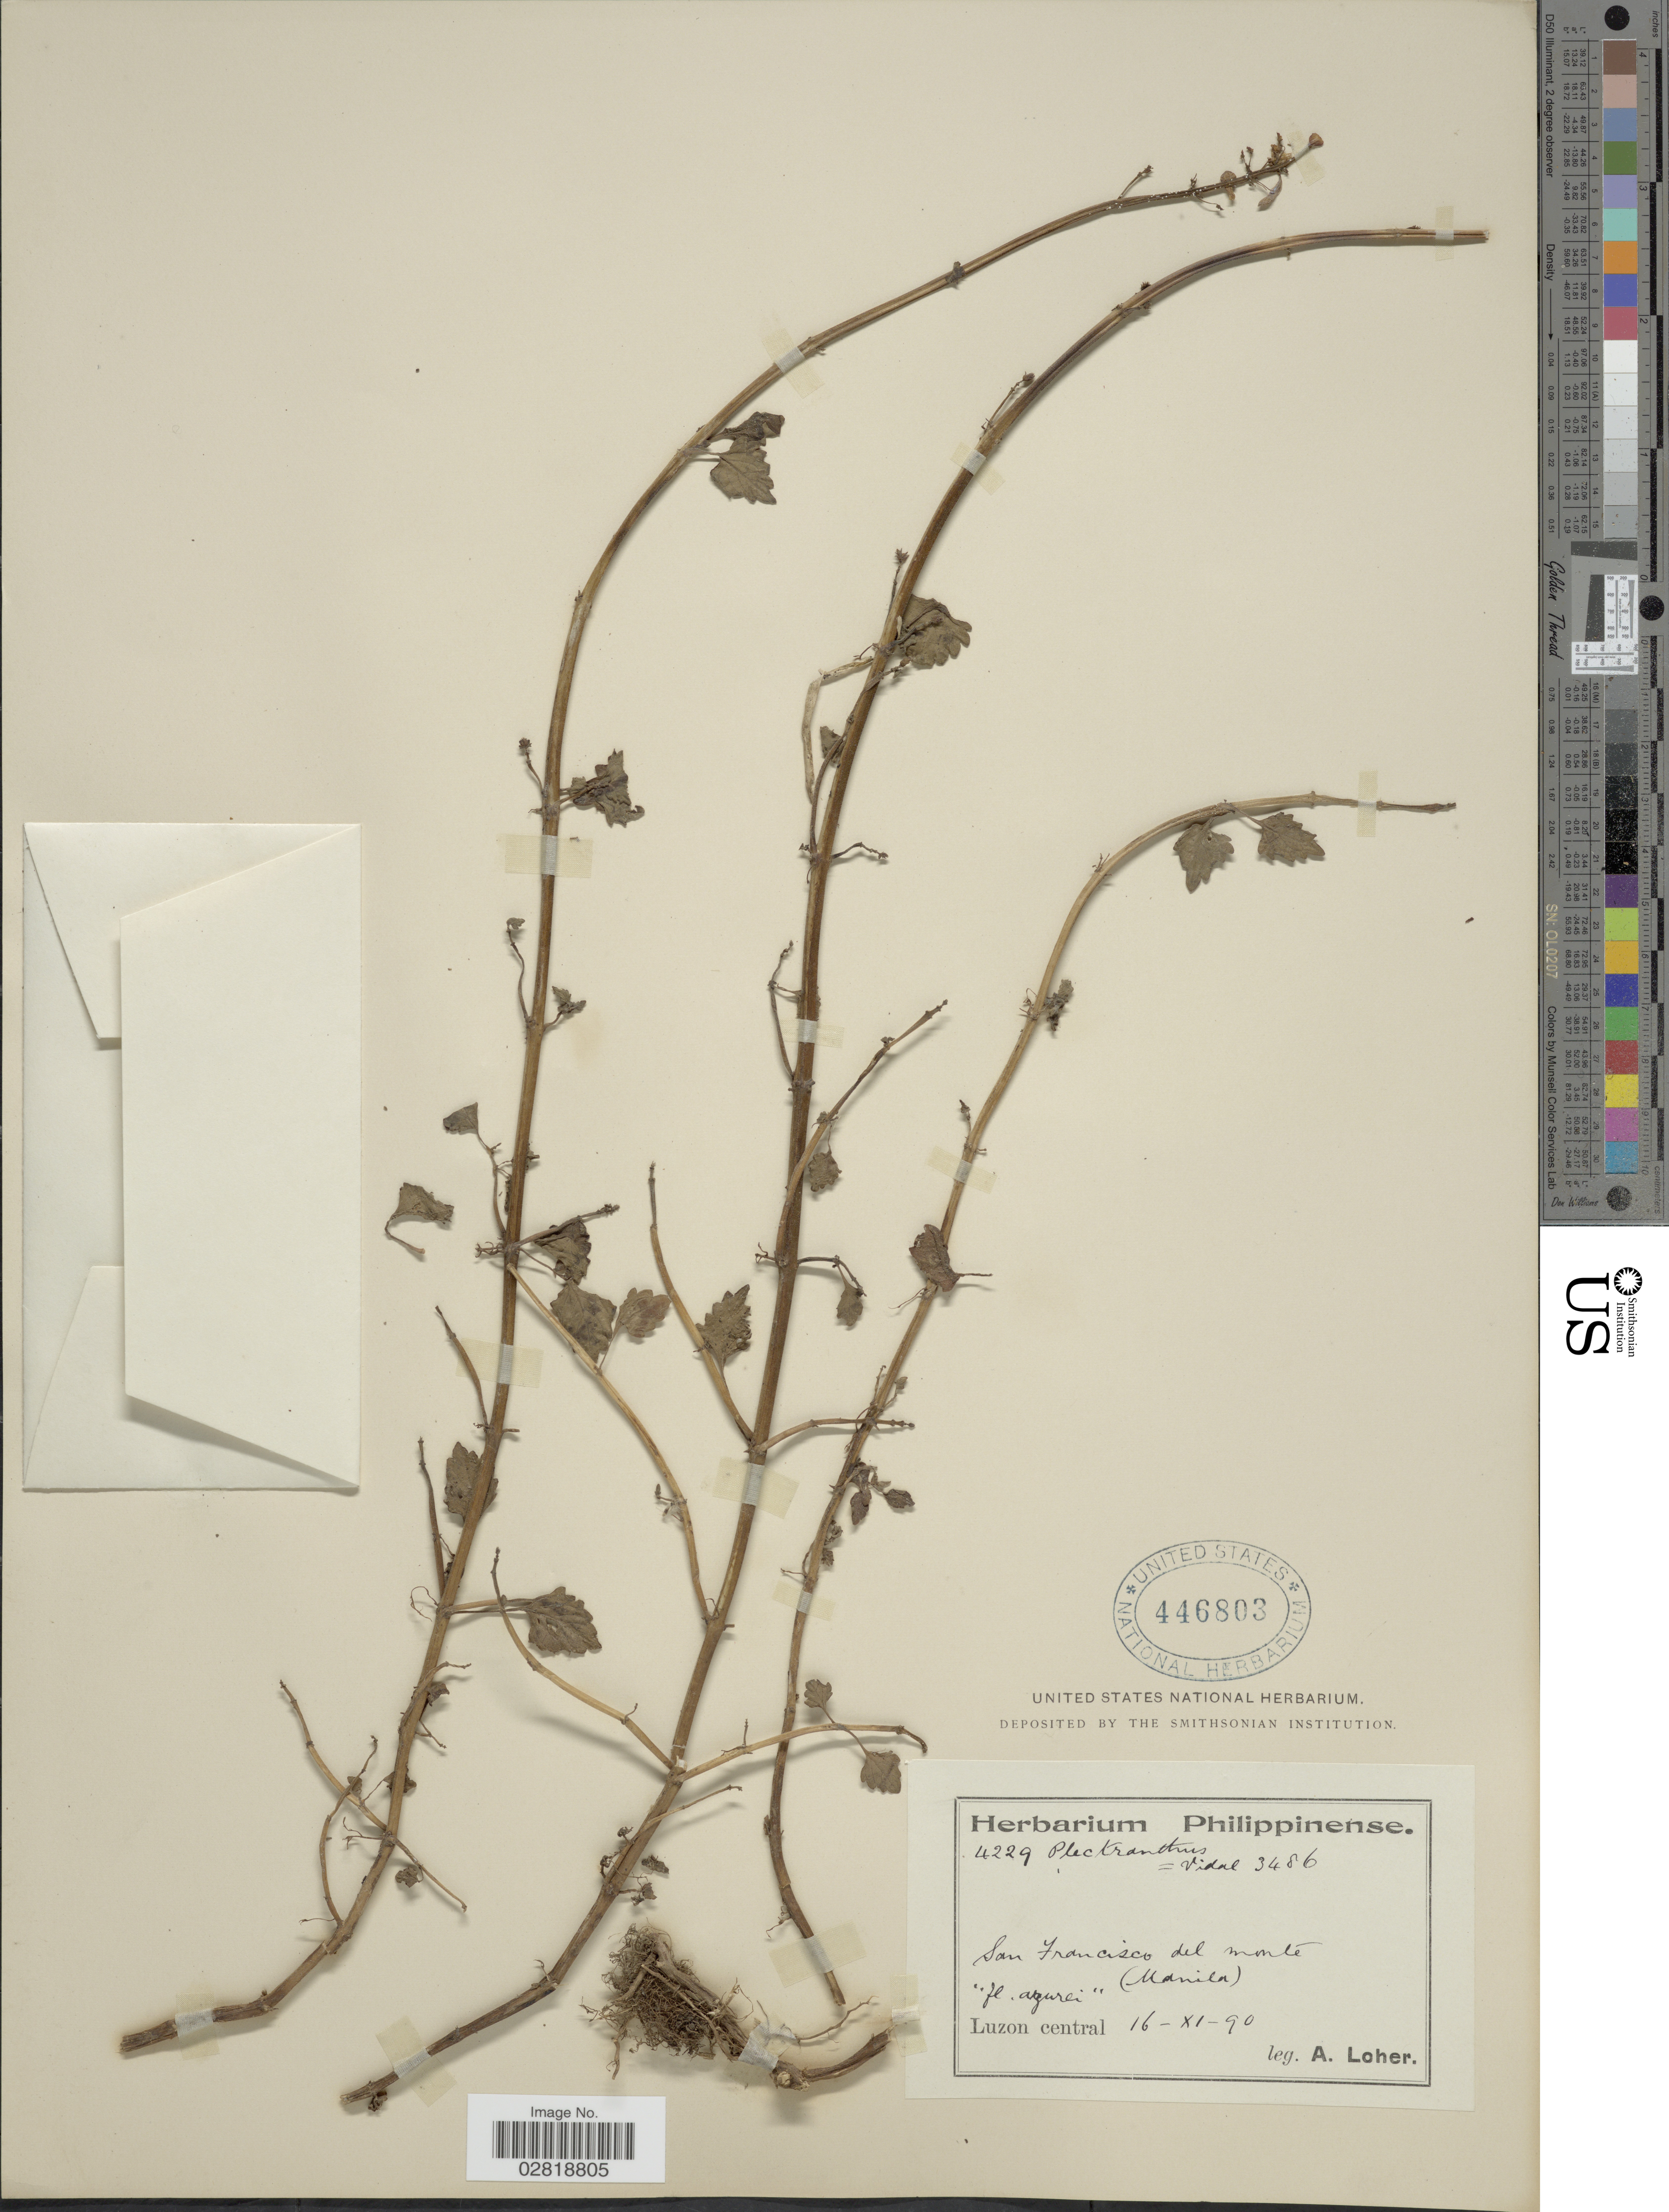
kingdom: Plantae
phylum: Tracheophyta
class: Magnoliopsida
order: Lamiales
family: Lamiaceae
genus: Plectranthus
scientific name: Plectranthus scutellarioides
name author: (L.) R. Br.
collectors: A. Loher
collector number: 4229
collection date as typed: Transcribed d/m/y: 16/11/90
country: Philippines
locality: San Francisco del norte (Manila). Luzon central.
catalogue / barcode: US 446803